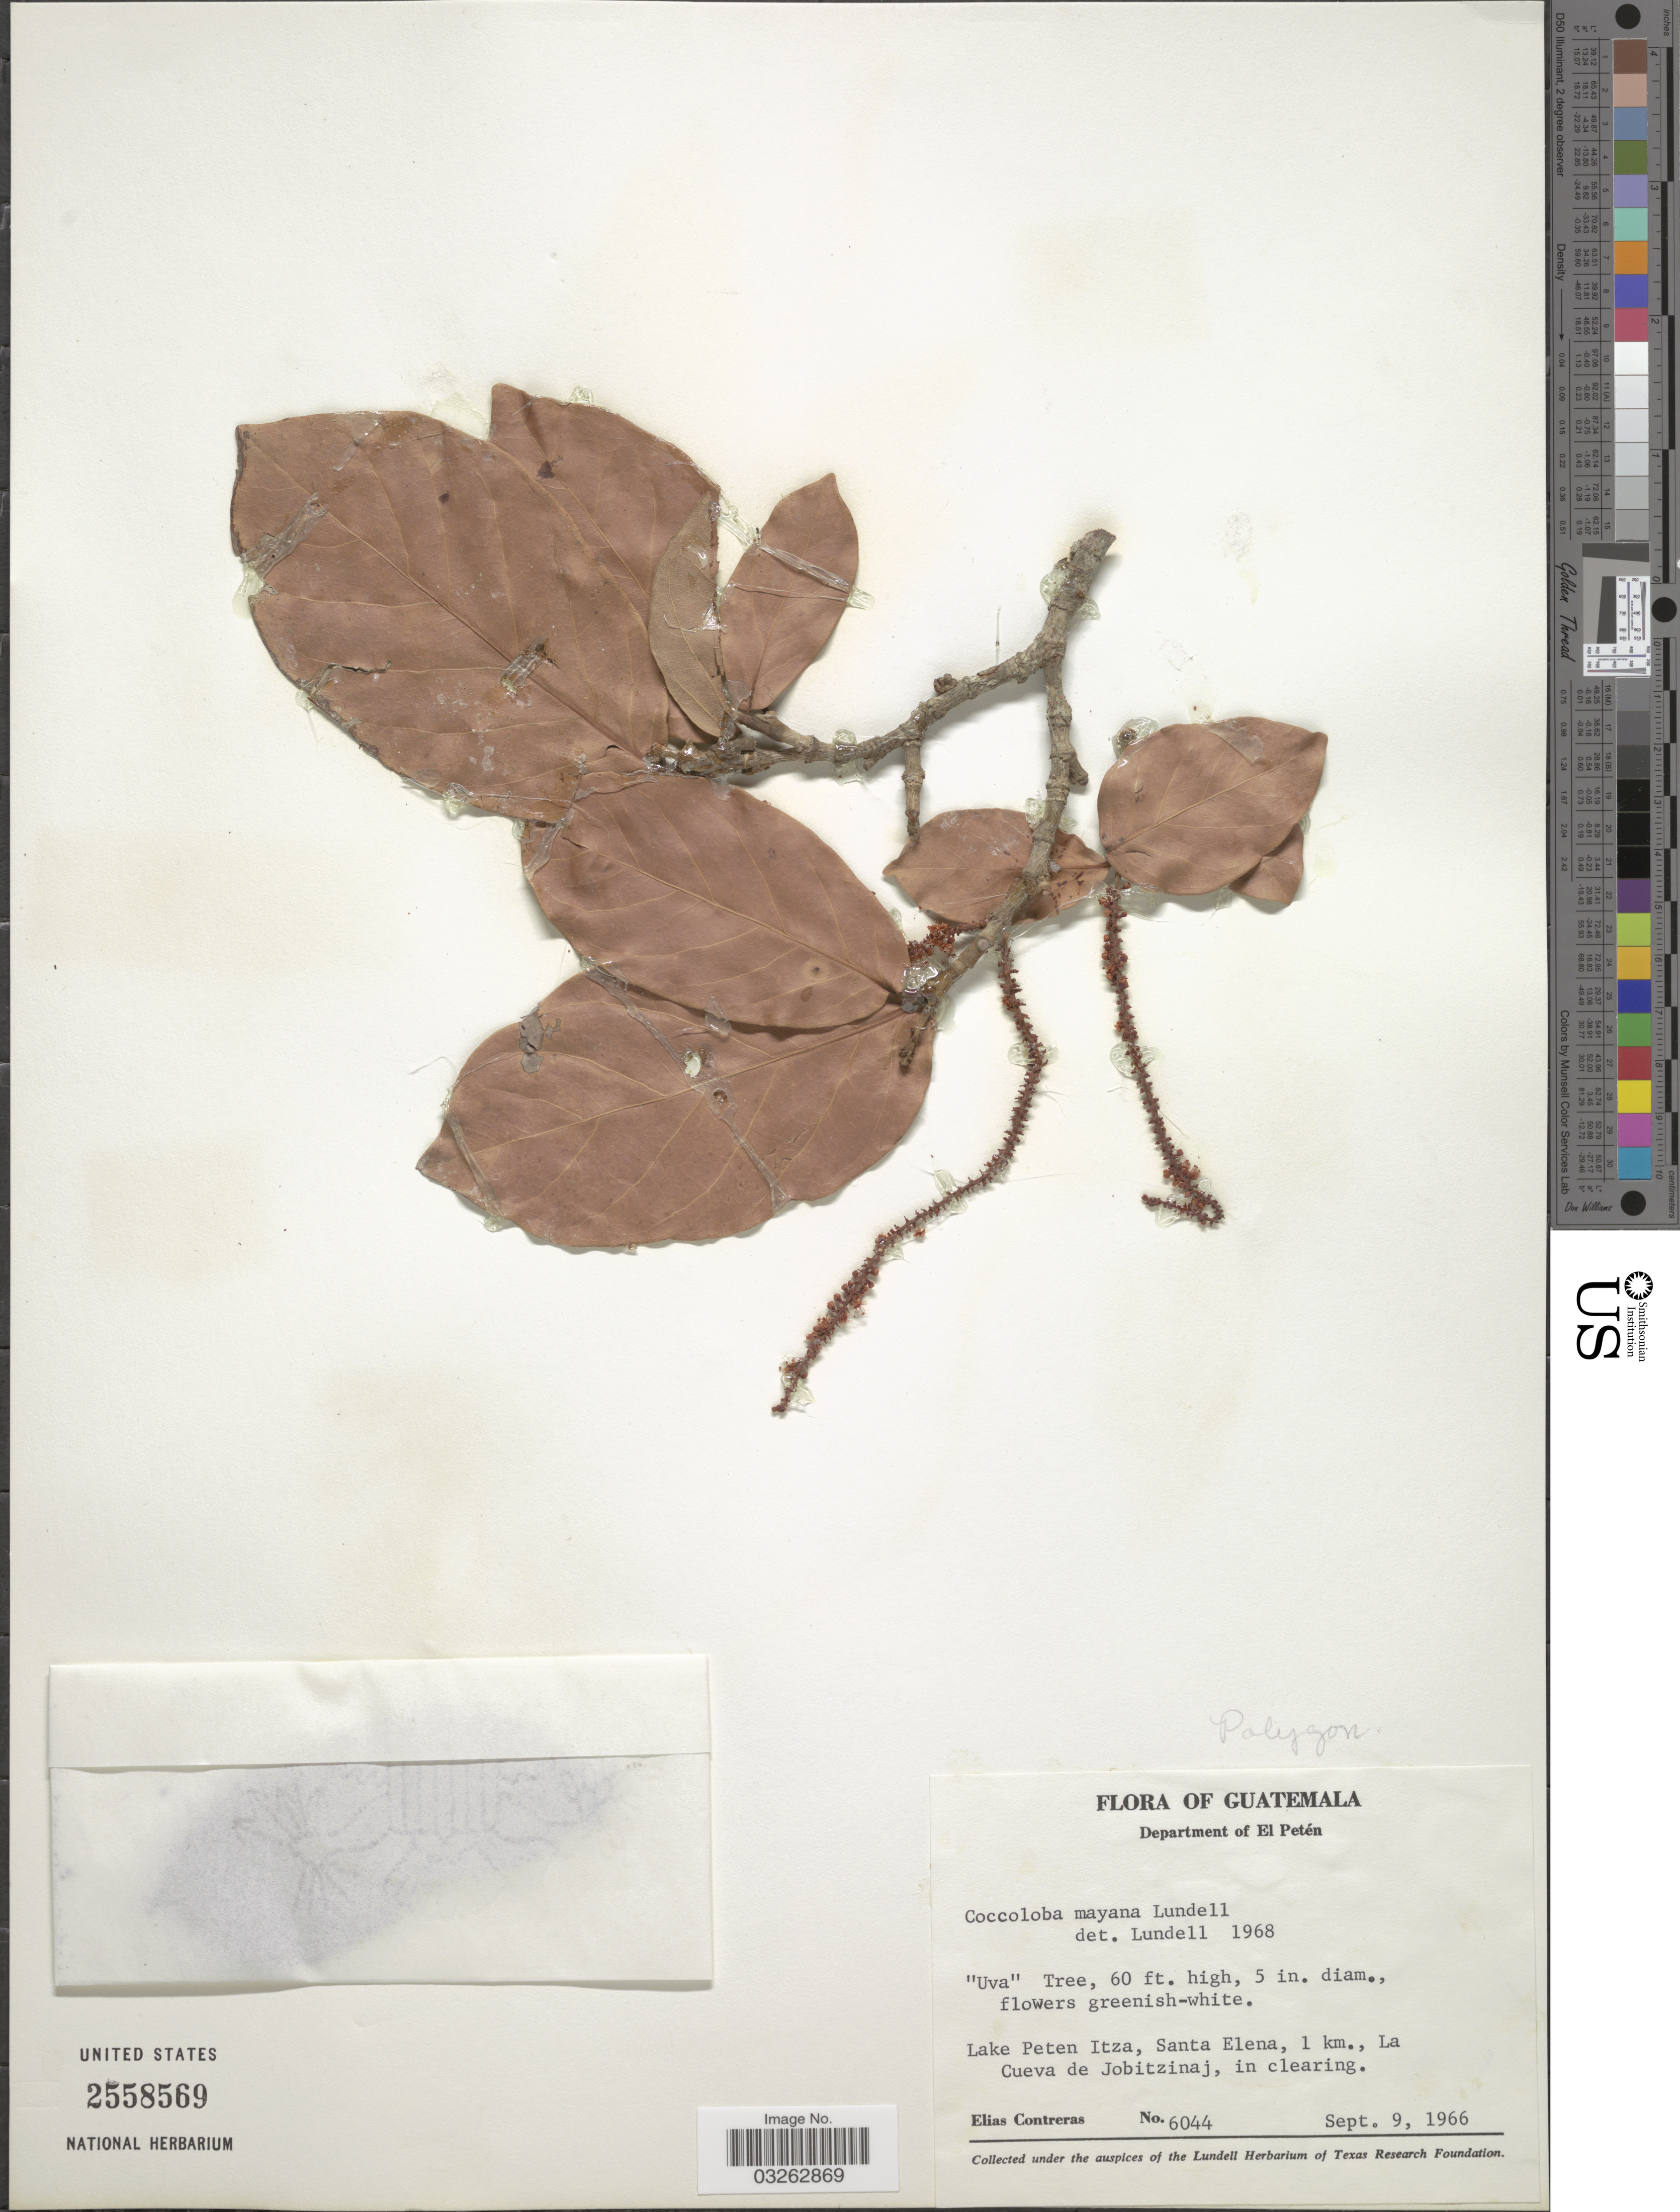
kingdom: Plantae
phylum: Tracheophyta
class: Magnoliopsida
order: Caryophyllales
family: Polygonaceae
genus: Coccoloba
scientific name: Coccoloba mayana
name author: Lundell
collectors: E. Contreras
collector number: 6044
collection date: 1966-09-09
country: Guatemala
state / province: El Petén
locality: Department of El Petén. Lake Peten Itza, Santa Elena, 1 km., La Cueva de Jobitzinaj, in clearing.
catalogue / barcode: US 2558569